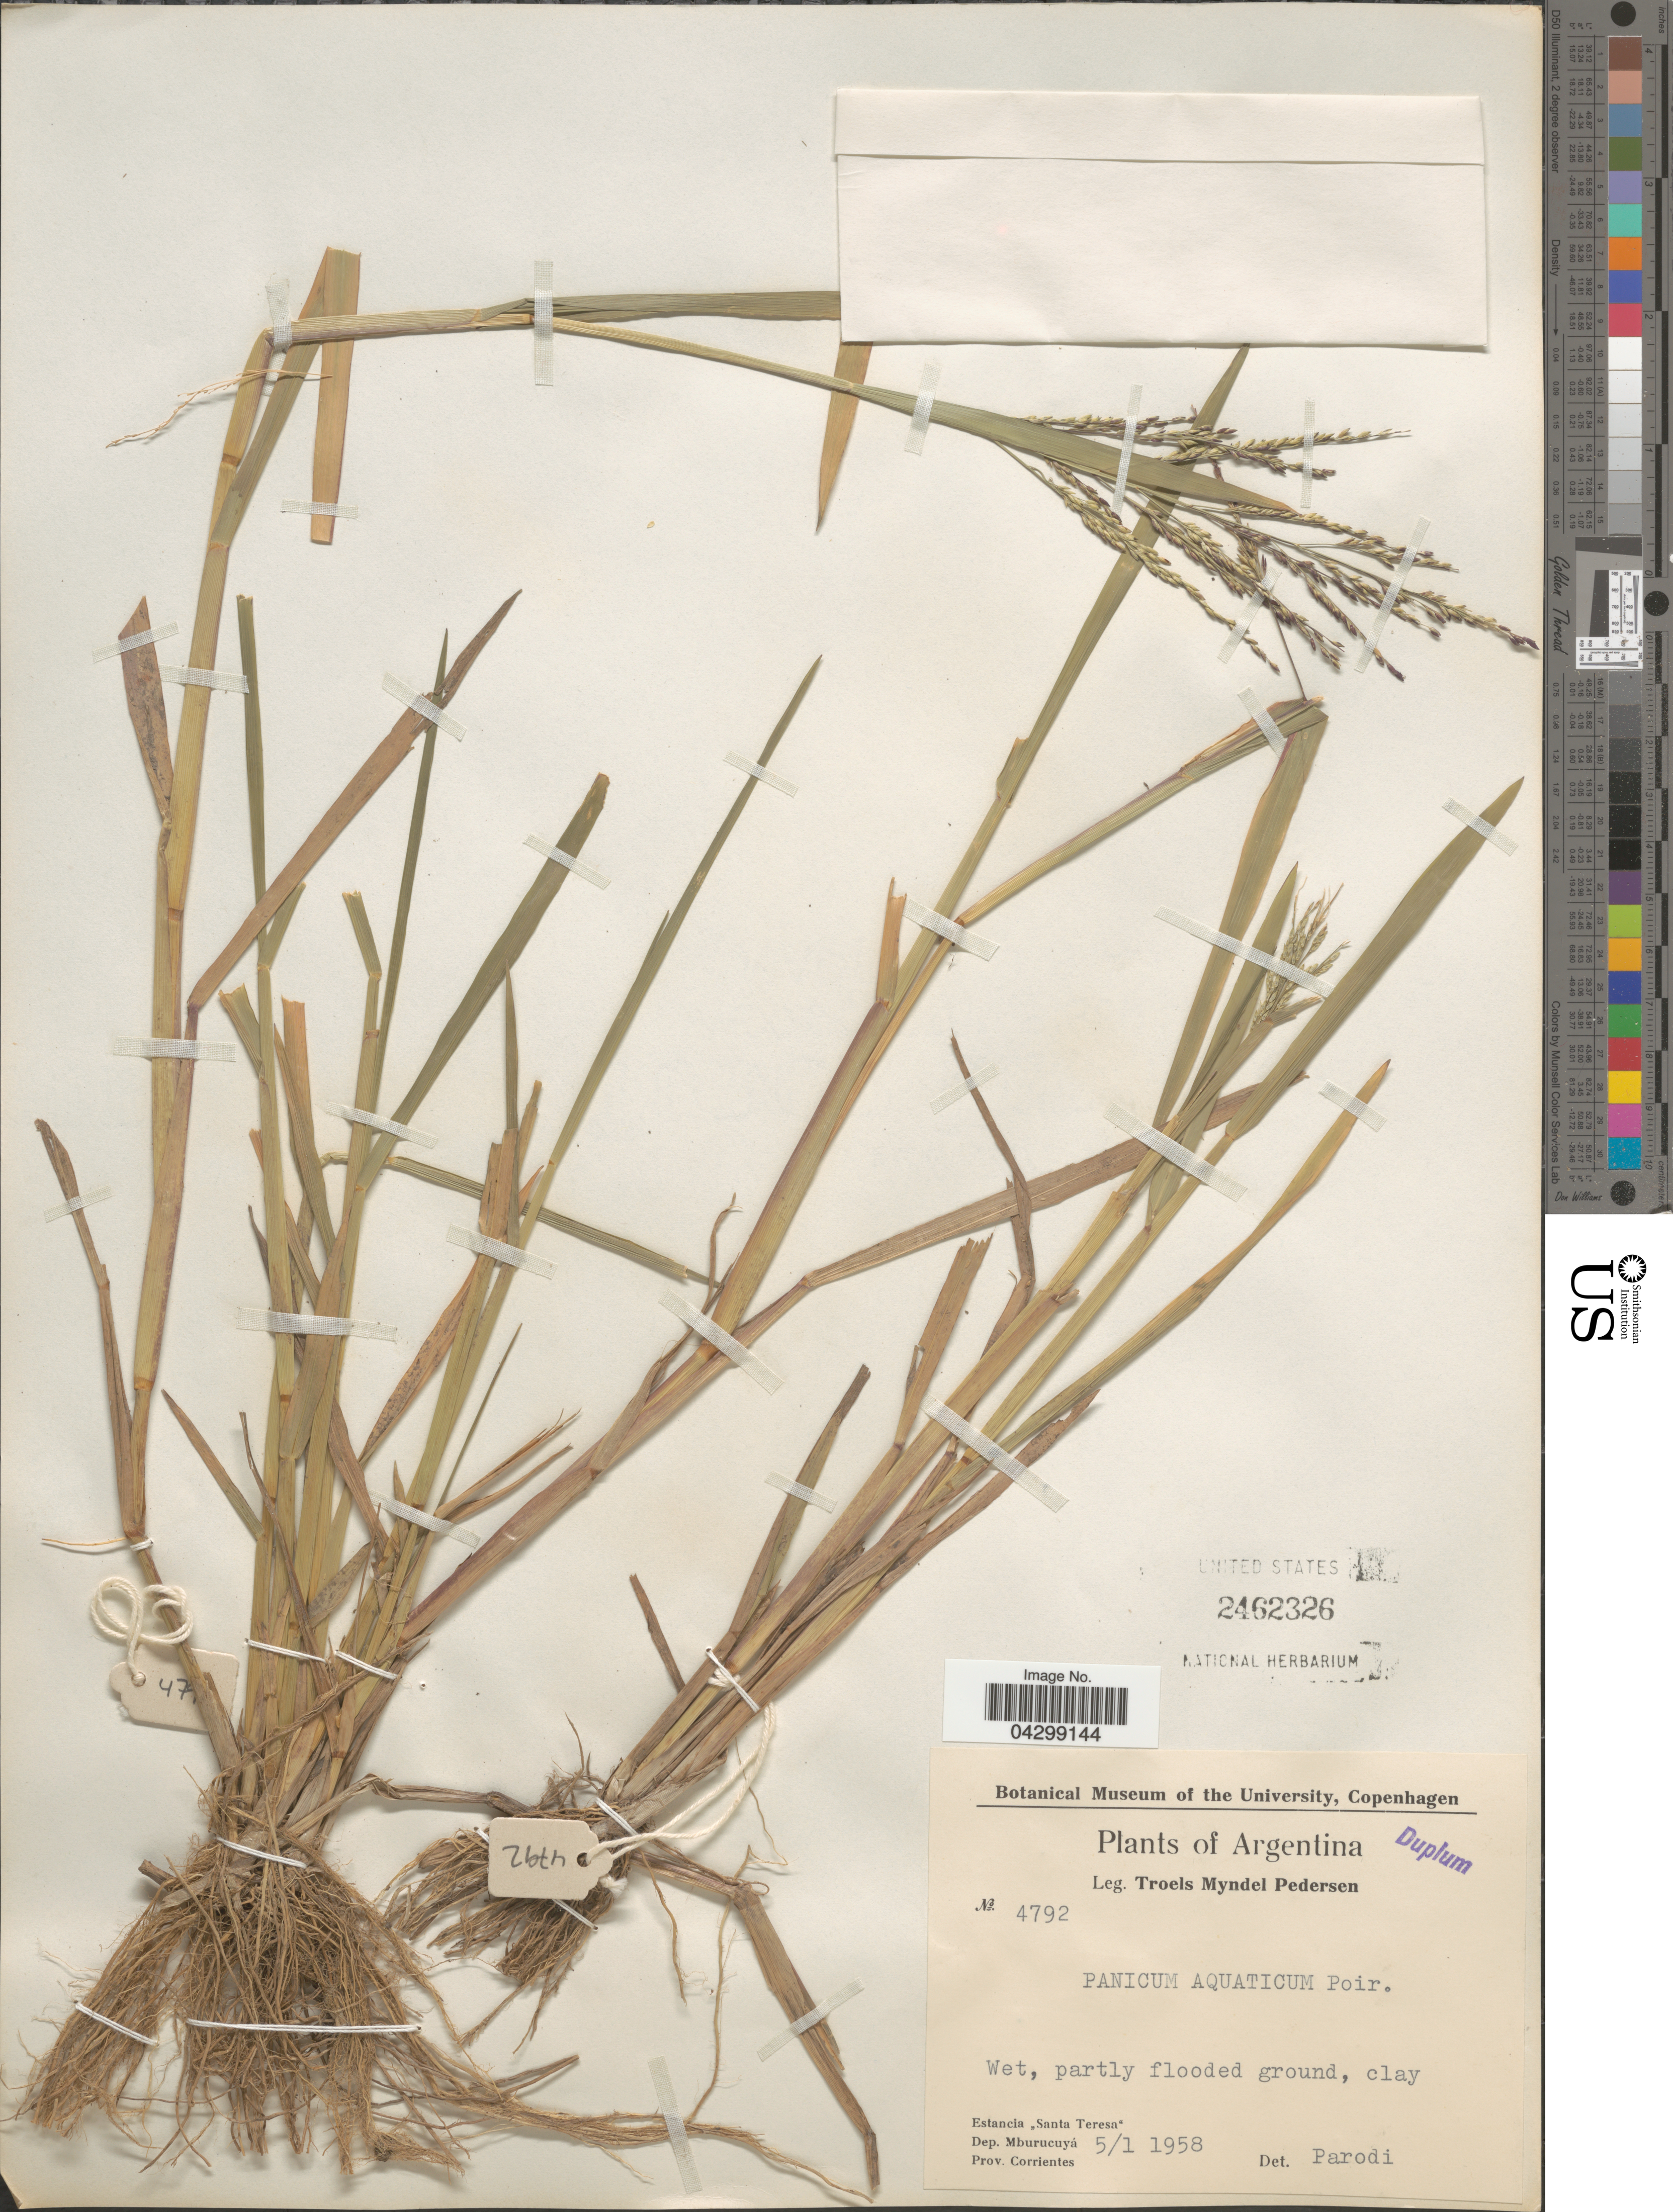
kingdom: Plantae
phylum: Tracheophyta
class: Liliopsida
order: Poales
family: Poaceae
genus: Panicum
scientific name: Panicum aquaticum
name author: Poir.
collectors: T. Pederson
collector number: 4792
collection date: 1958-01-05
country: Argentina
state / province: Corrientes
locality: Estancia "Santa Teresa". Dep. Mburucuyá.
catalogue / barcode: US 2462326